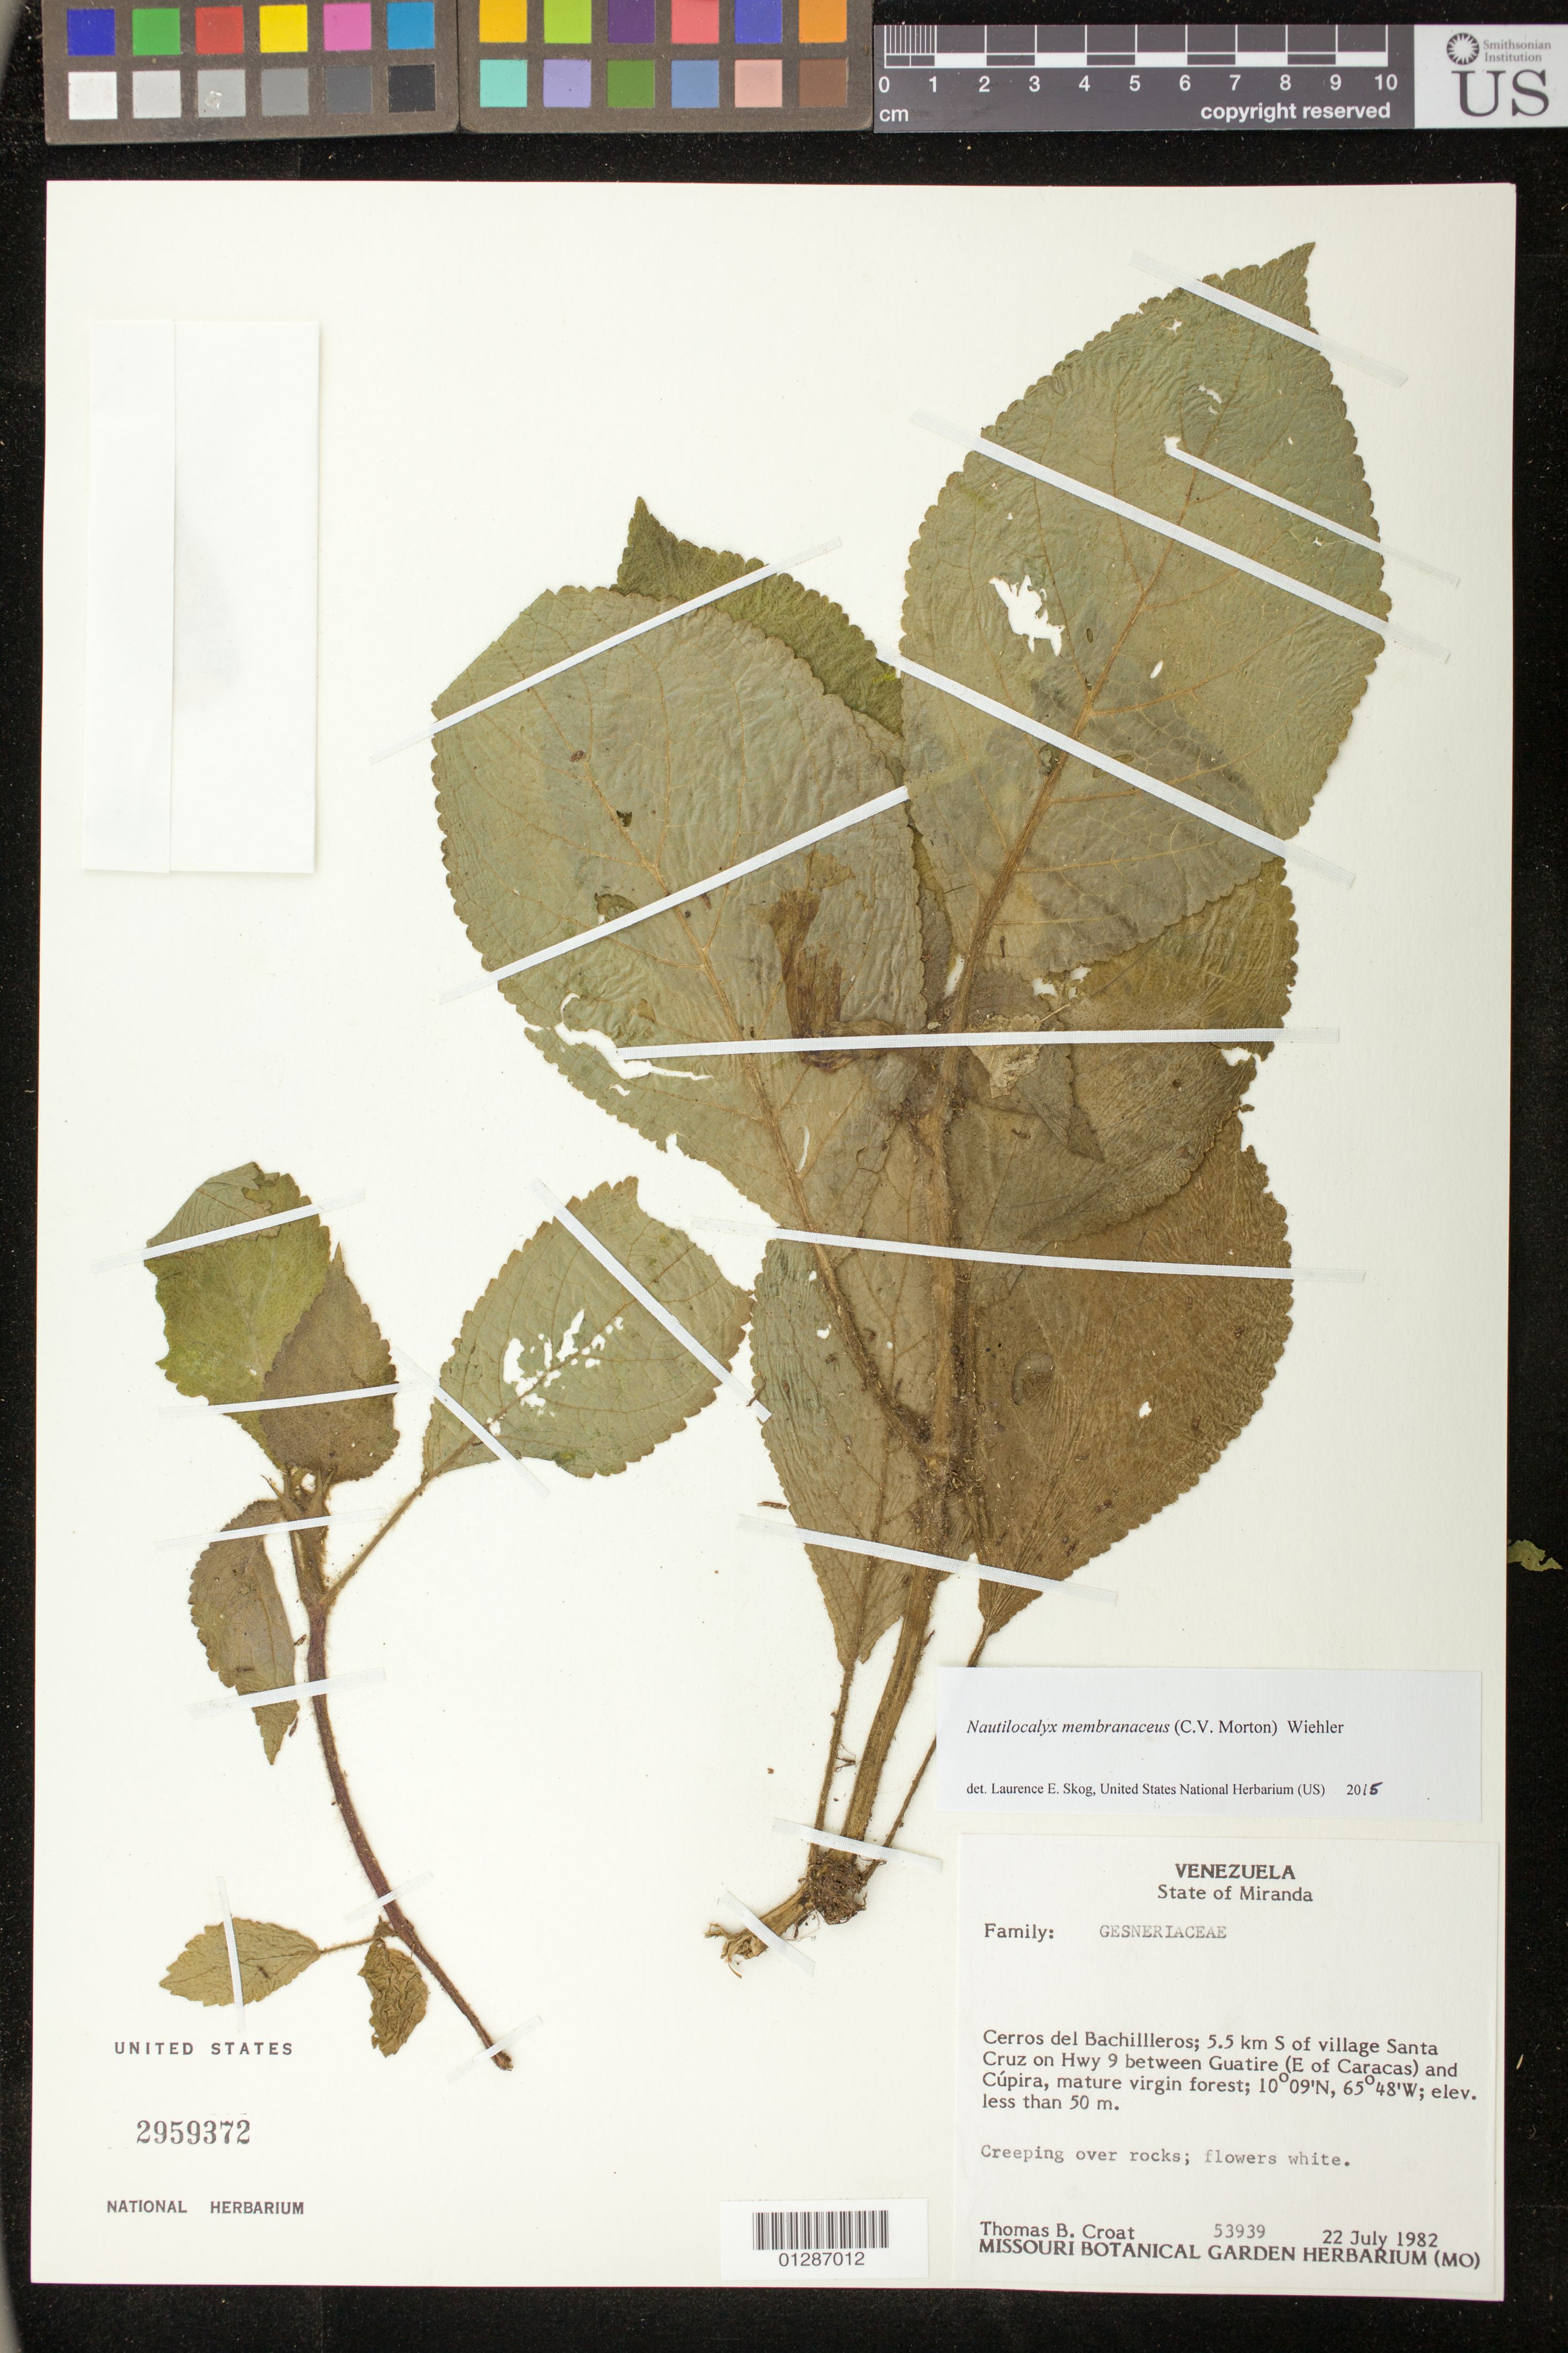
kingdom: Plantae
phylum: Tracheophyta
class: Magnoliopsida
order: Lamiales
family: Gesneriaceae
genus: Nautilocalyx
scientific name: Nautilocalyx membranaceus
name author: (C.V. Morton) Wiehler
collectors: T. B. Croat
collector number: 53939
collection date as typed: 22 Jul 1982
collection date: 1982-07-22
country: Venezuela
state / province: Miranda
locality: Cerros del Bachilleros; 5.5 km S of village Santa Cruz on Hwy 9 between Guatire (E of Caracas) and Cupira.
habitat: Creeping over rocks.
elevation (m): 50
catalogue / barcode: US 2959372